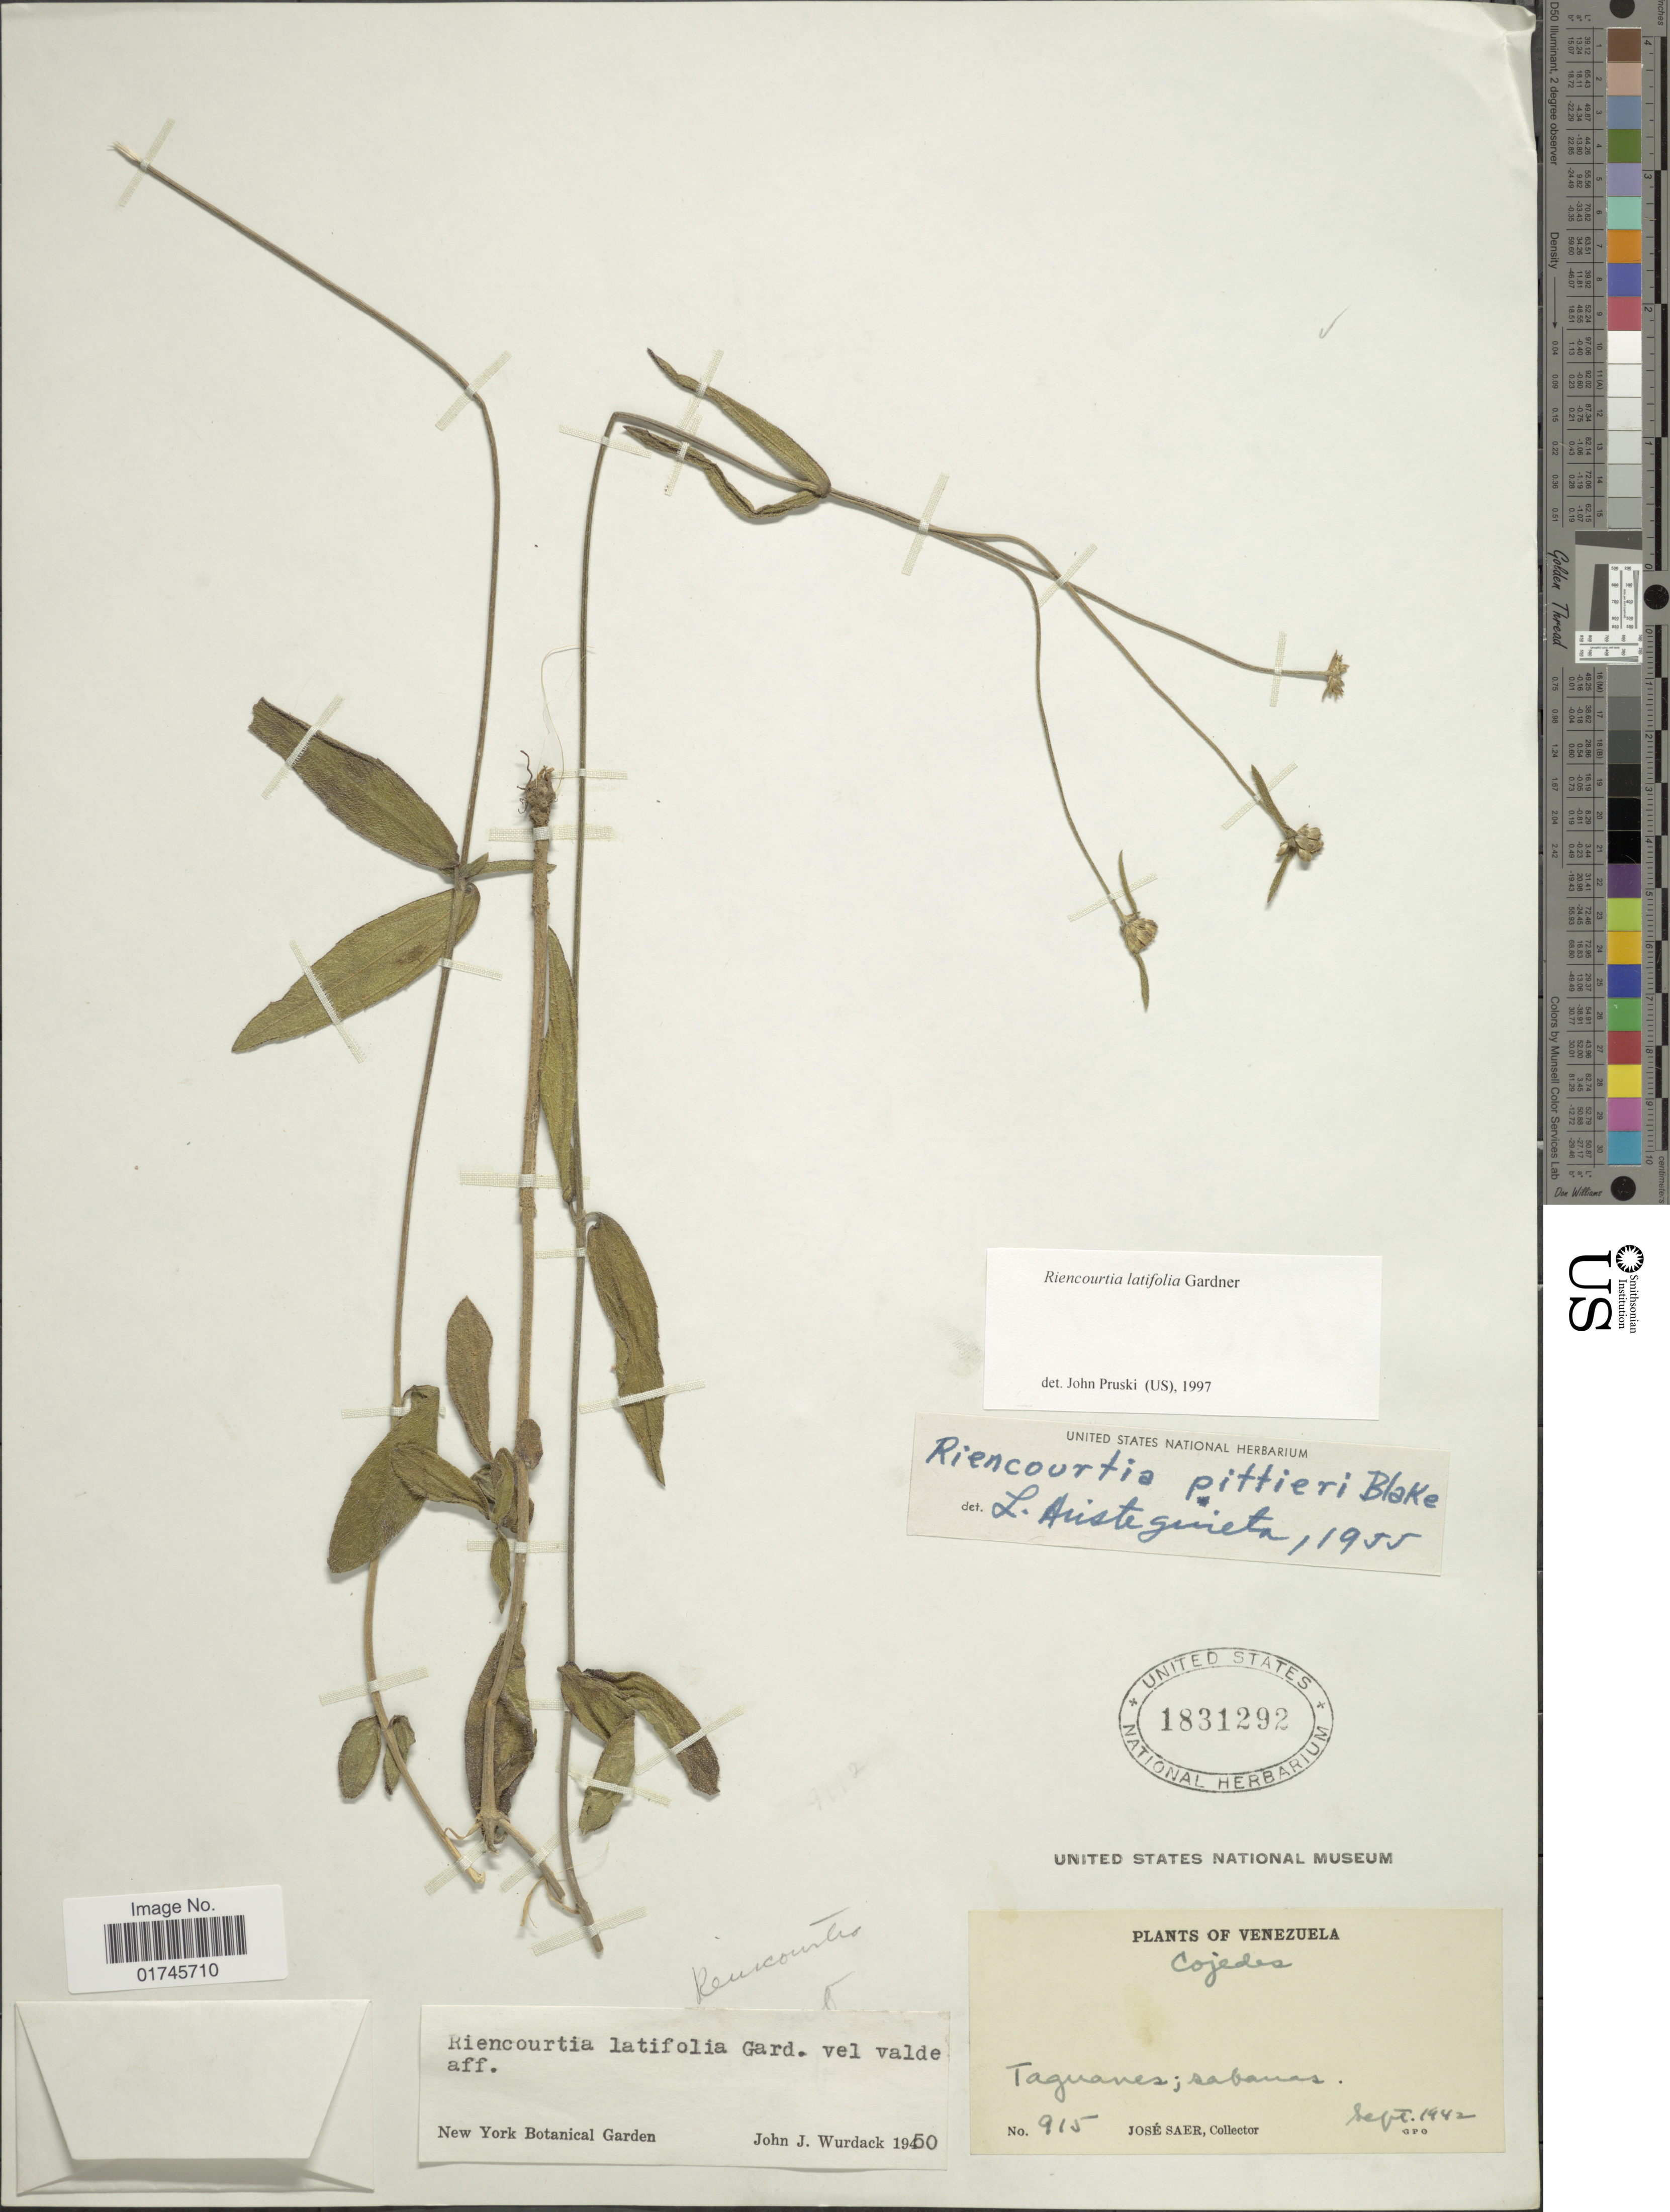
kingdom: Plantae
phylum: Tracheophyta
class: Magnoliopsida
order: Asterales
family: Asteraceae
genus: Riencourtia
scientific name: Riencourtia latifolia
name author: Gardner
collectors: J. Saer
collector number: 915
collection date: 1942-09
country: Venezuela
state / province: Cojedes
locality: Venezuela Cojedes. Taguanes; sabanas.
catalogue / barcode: US 1831292